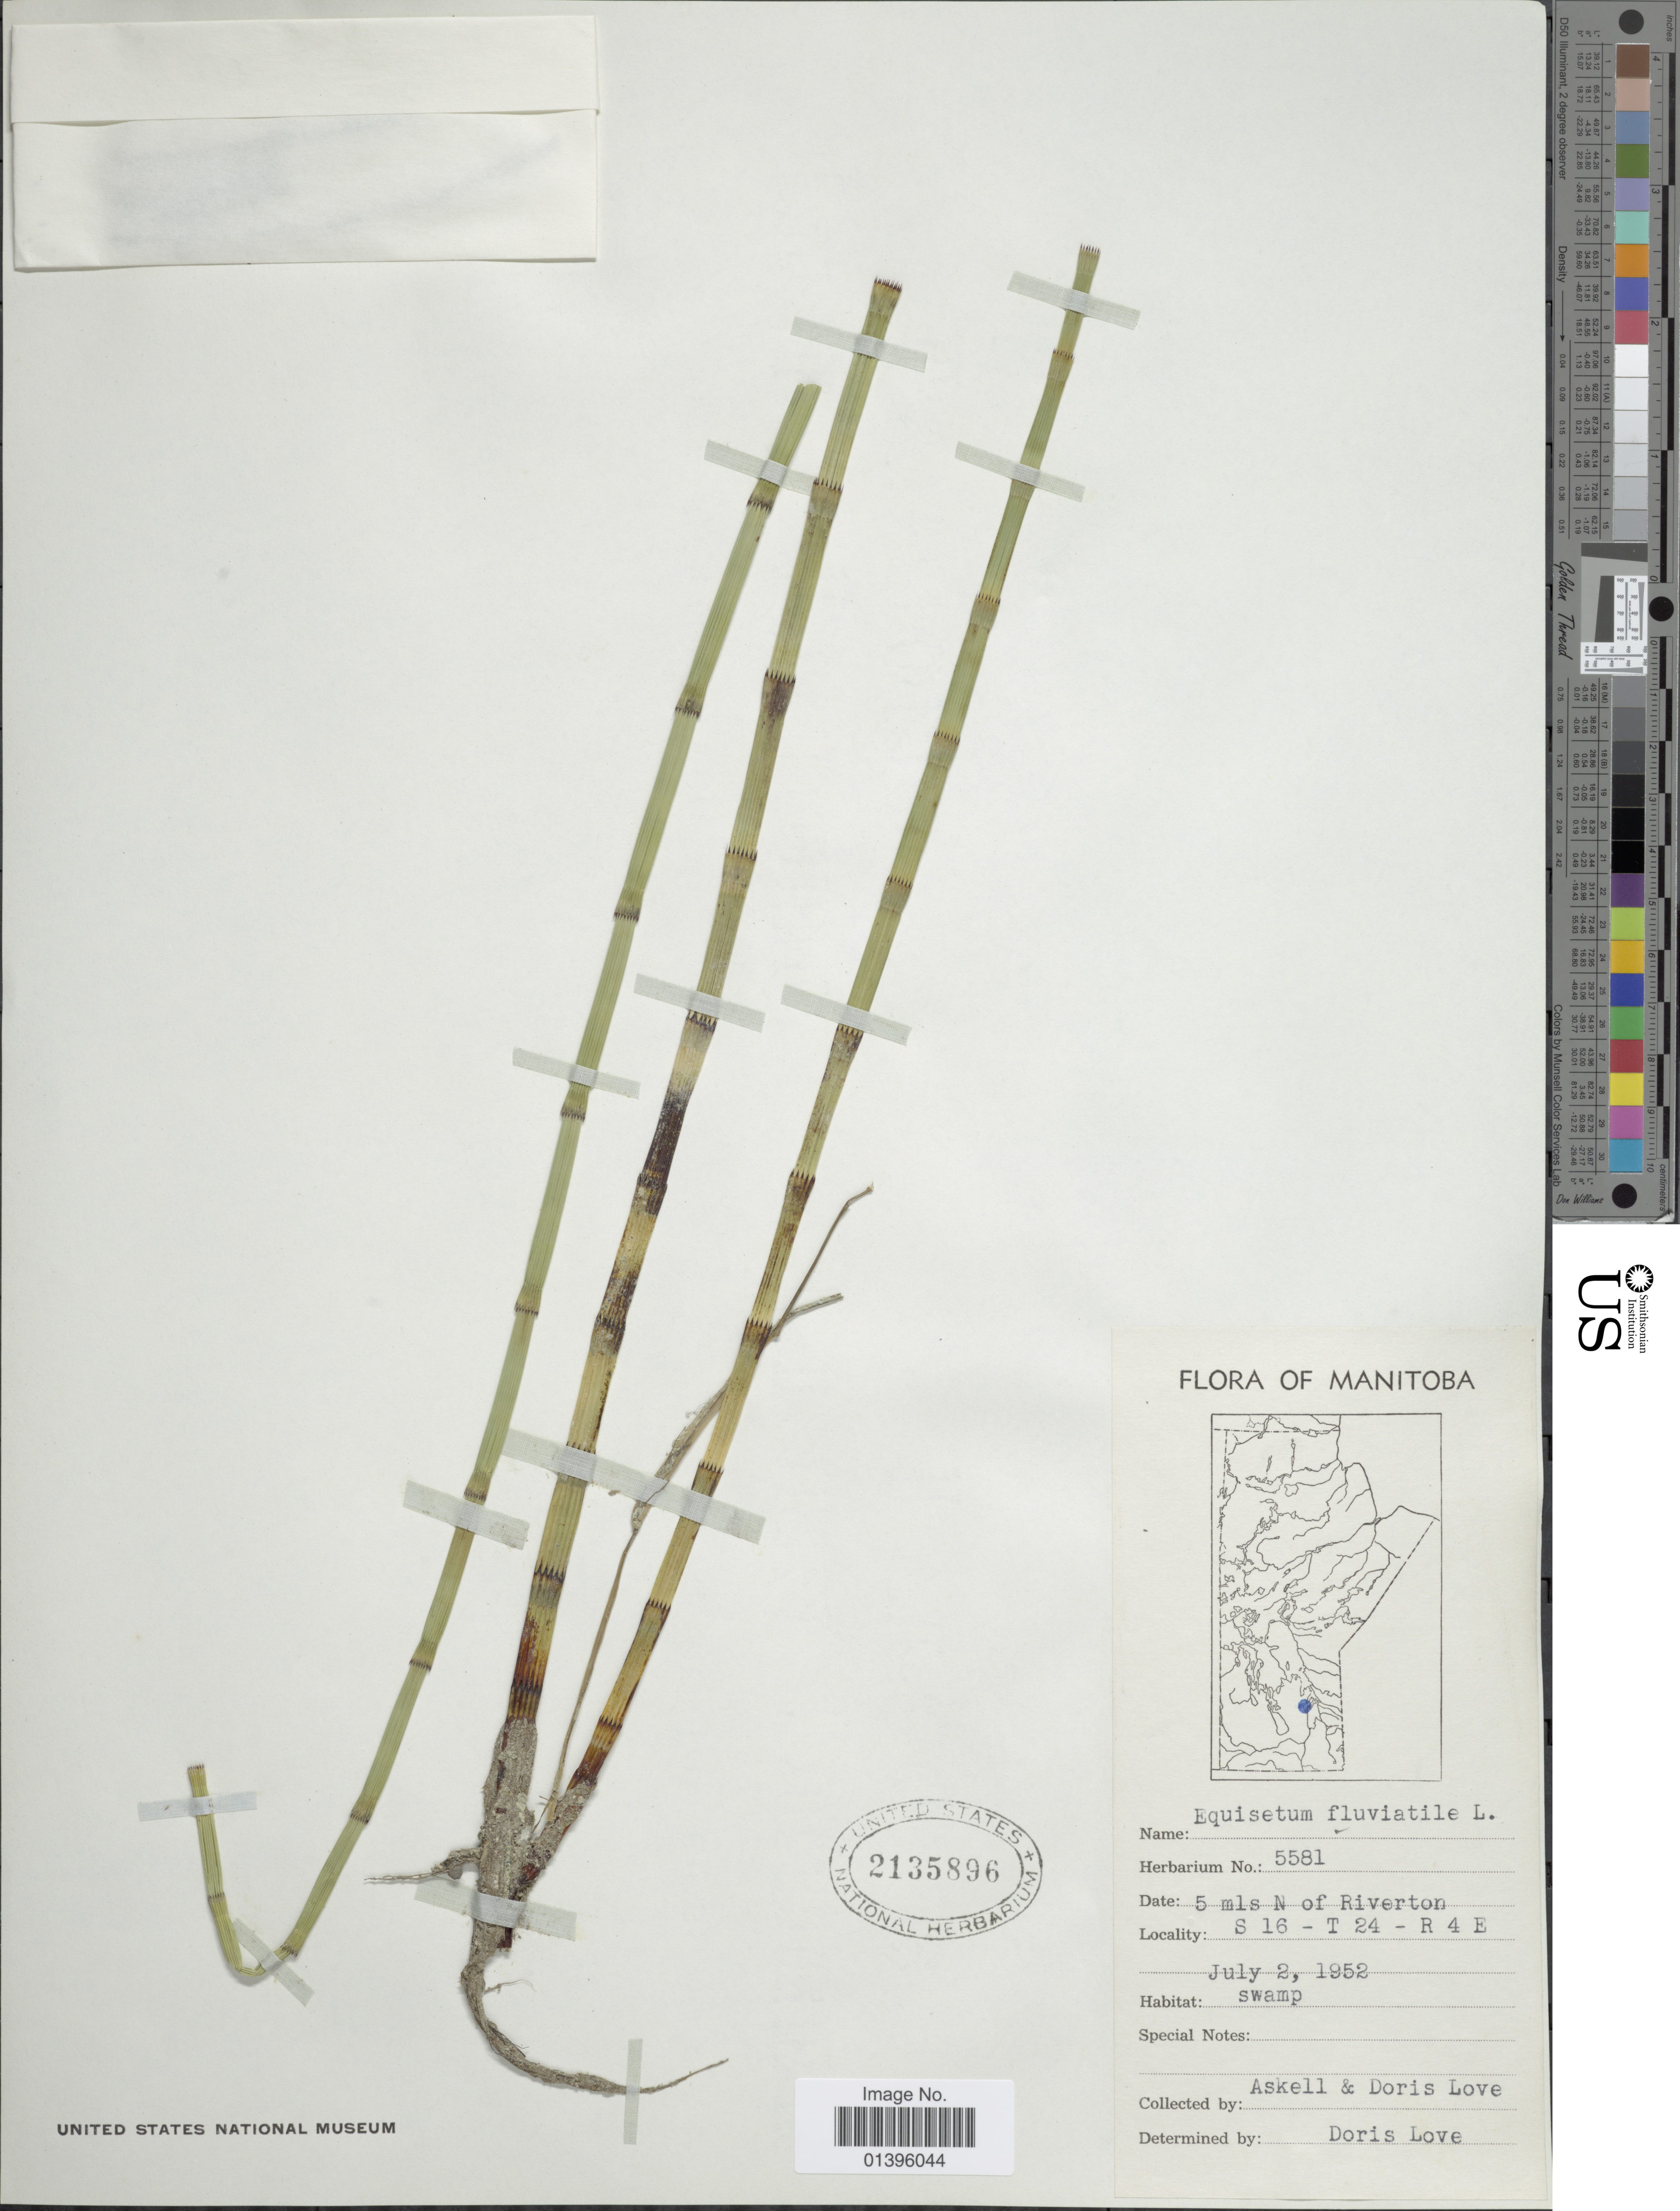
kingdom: Plantae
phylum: Tracheophyta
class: Polypodiopsida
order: Equisetales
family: Equisetaceae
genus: Equisetum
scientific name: Equisetum fluviatile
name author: L.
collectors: -. Askell & D. Löve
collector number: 5581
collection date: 1952-07-02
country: Canada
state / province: Manitoba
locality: Manitoba. 5 mls N of Riverton, S 16 - T 24 - R 4 E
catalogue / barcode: US 2135896